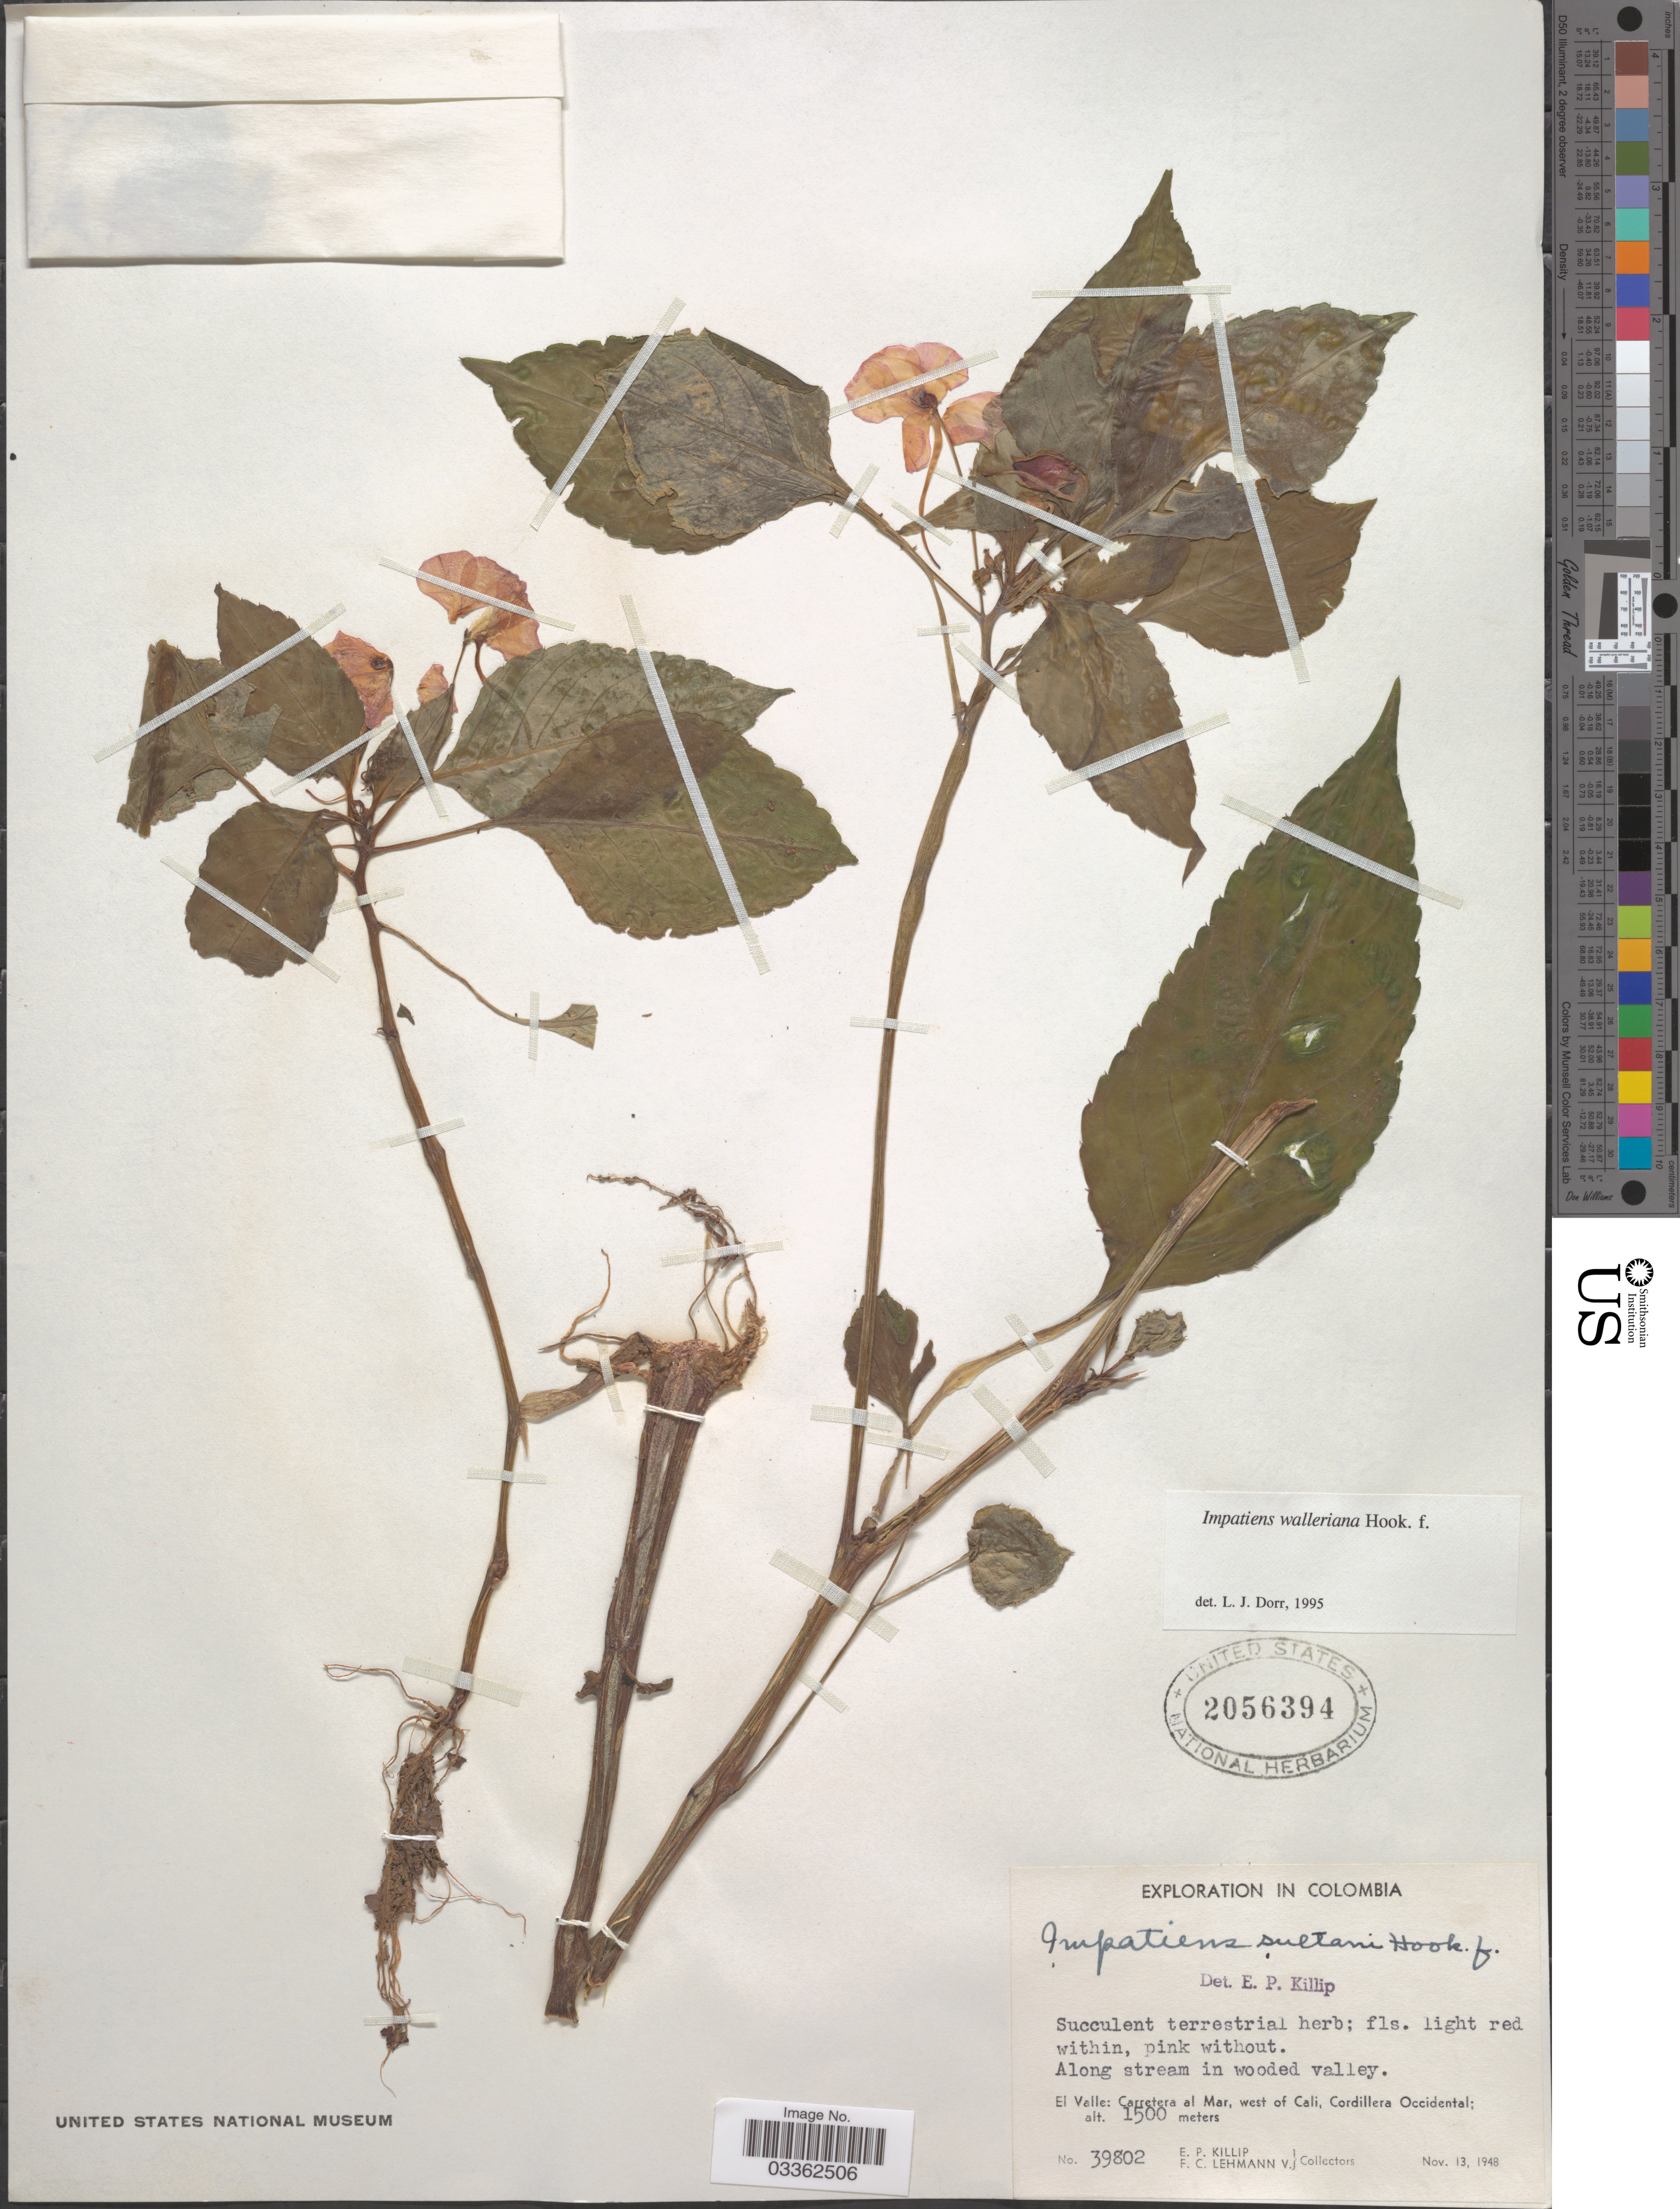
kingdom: Plantae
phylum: Tracheophyta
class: Magnoliopsida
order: Ericales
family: Balsaminaceae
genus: Impatiens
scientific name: Impatiens walleriana 'Super Elfin Red'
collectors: E. P. Killip & F. Lehmann v.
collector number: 39802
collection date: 1948-11-13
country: Colombia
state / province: Valle del Cauca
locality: El Valle: Carretera al Mar, west of Cali, Cordillera Occidental.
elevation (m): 1500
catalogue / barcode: US 2056394